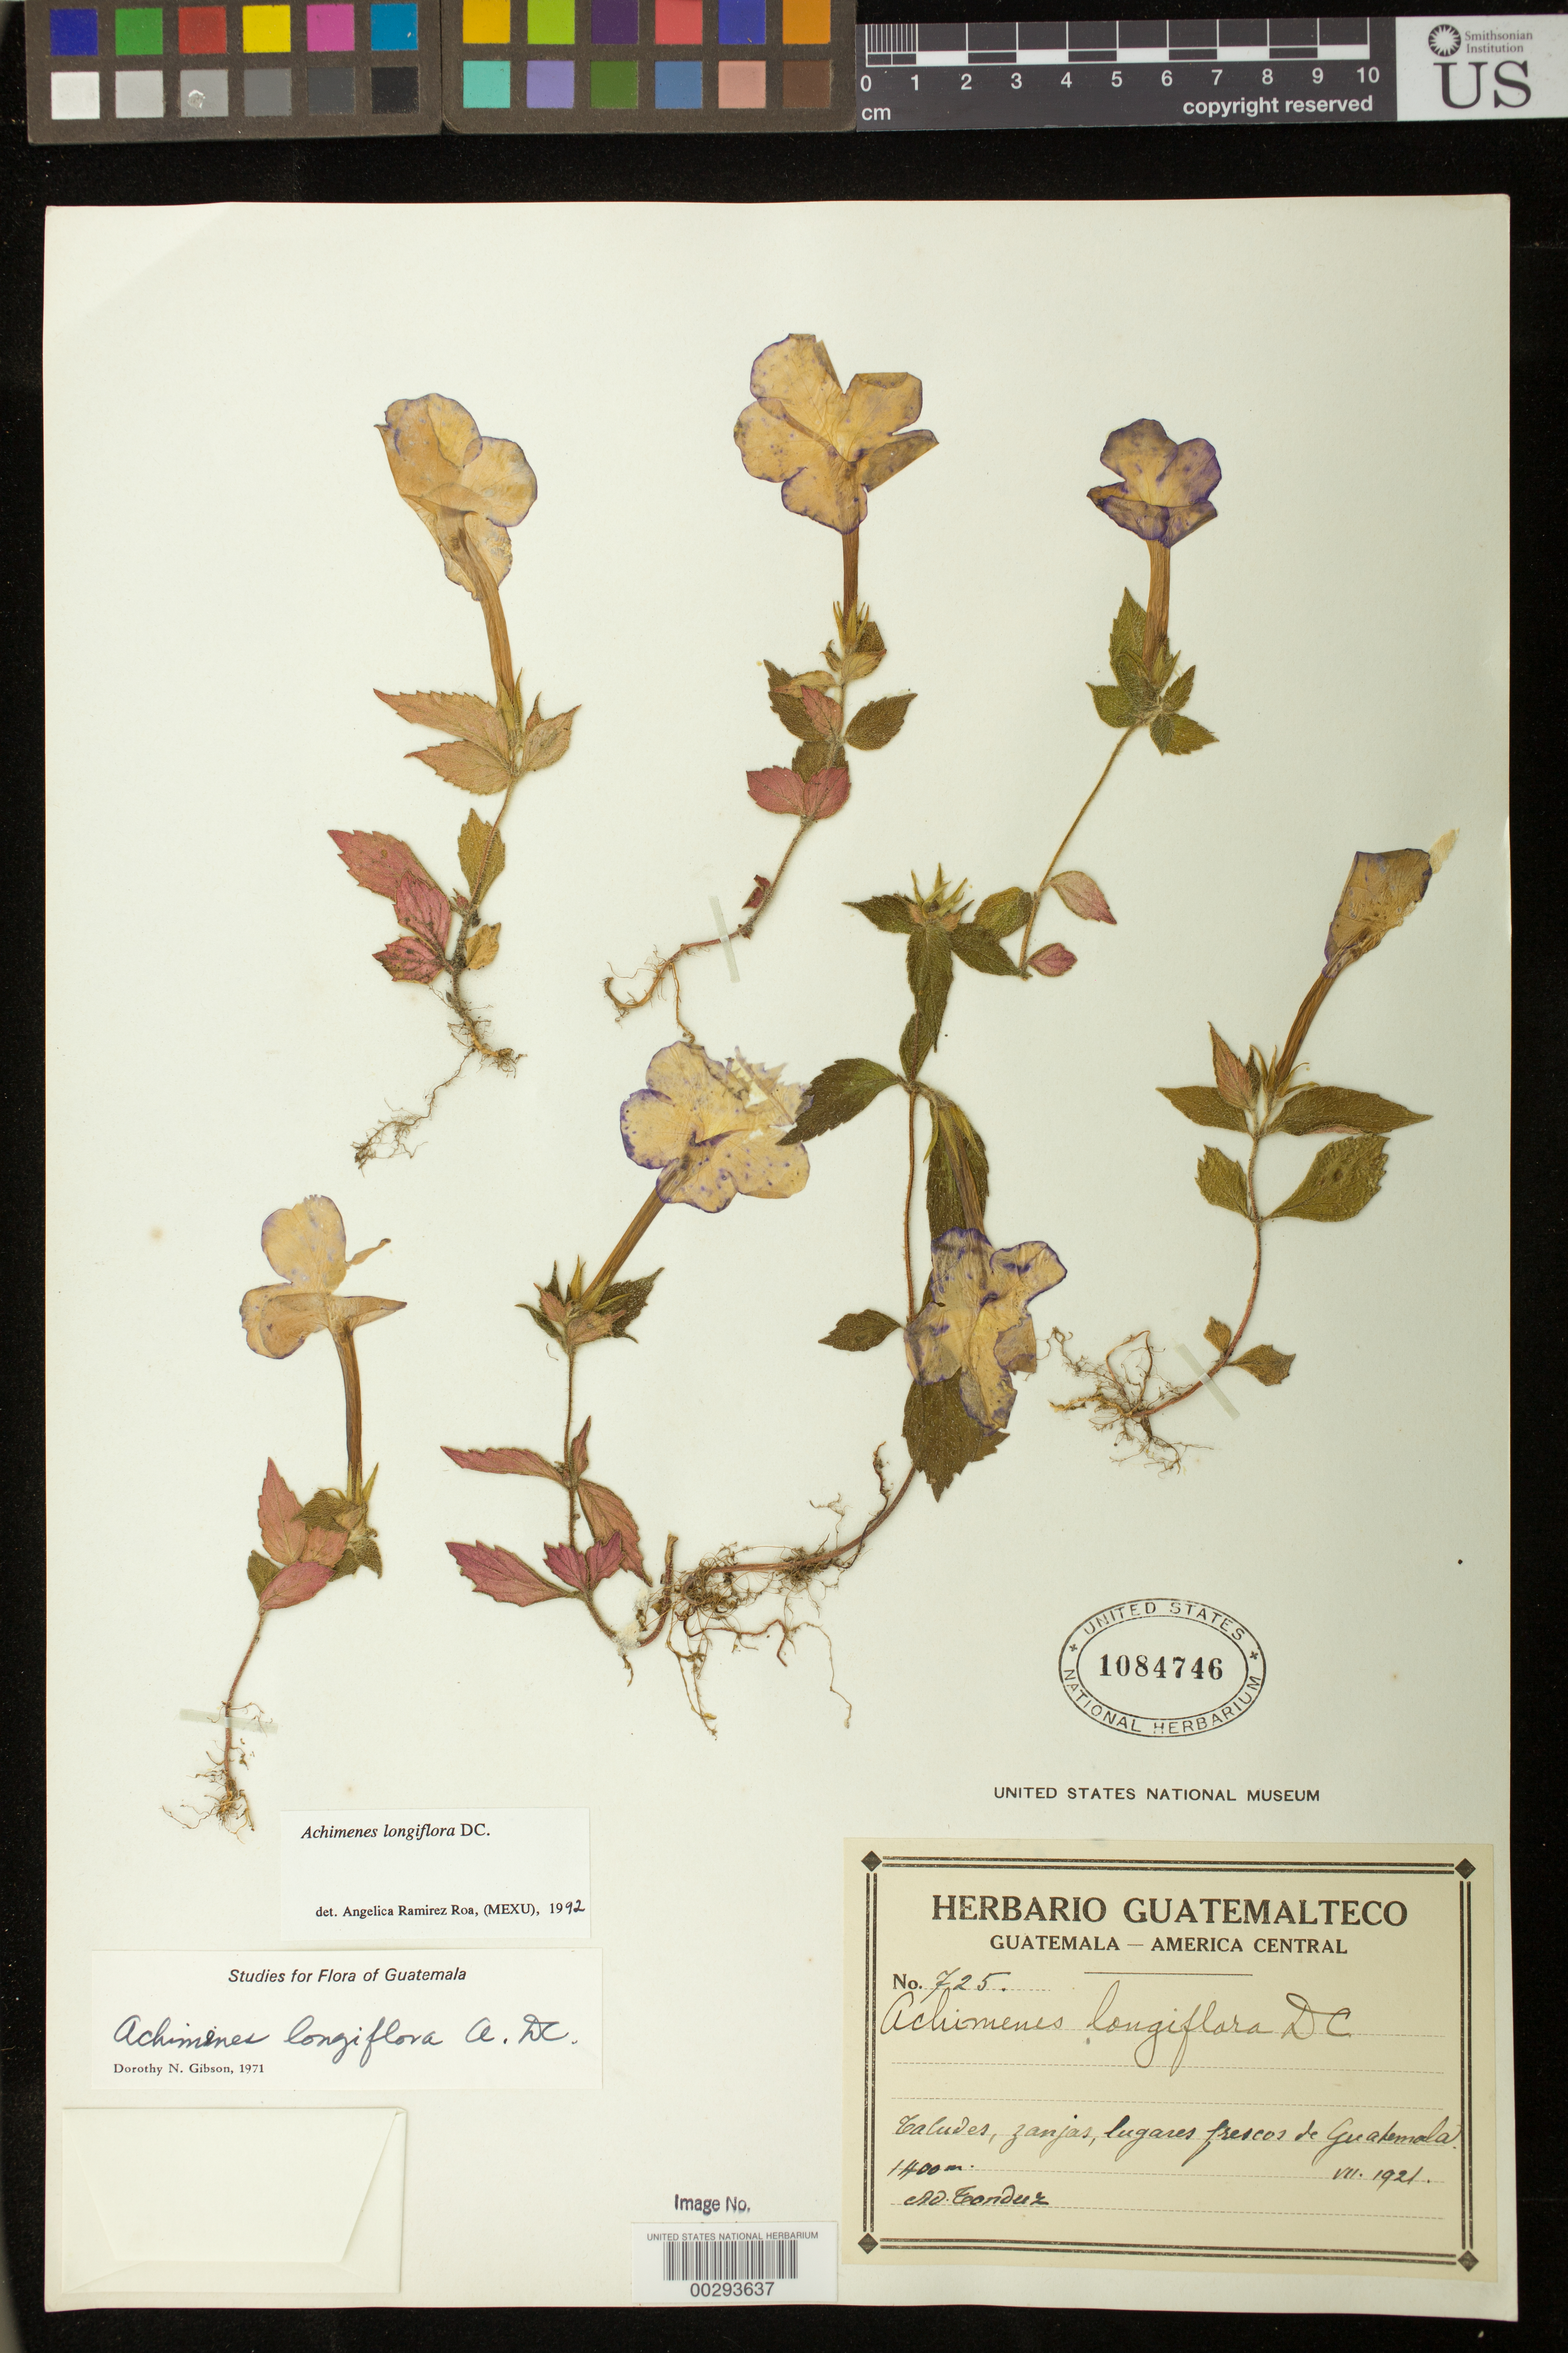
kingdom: Plantae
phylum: Tracheophyta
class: Magnoliopsida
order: Lamiales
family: Gesneriaceae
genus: Achimenes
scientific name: Achimenes longiflora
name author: DC.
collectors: A. Tonduz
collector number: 725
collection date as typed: Jul 1921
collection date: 1921-07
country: Guatemala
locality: Taludes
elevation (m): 1400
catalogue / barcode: US 1084746